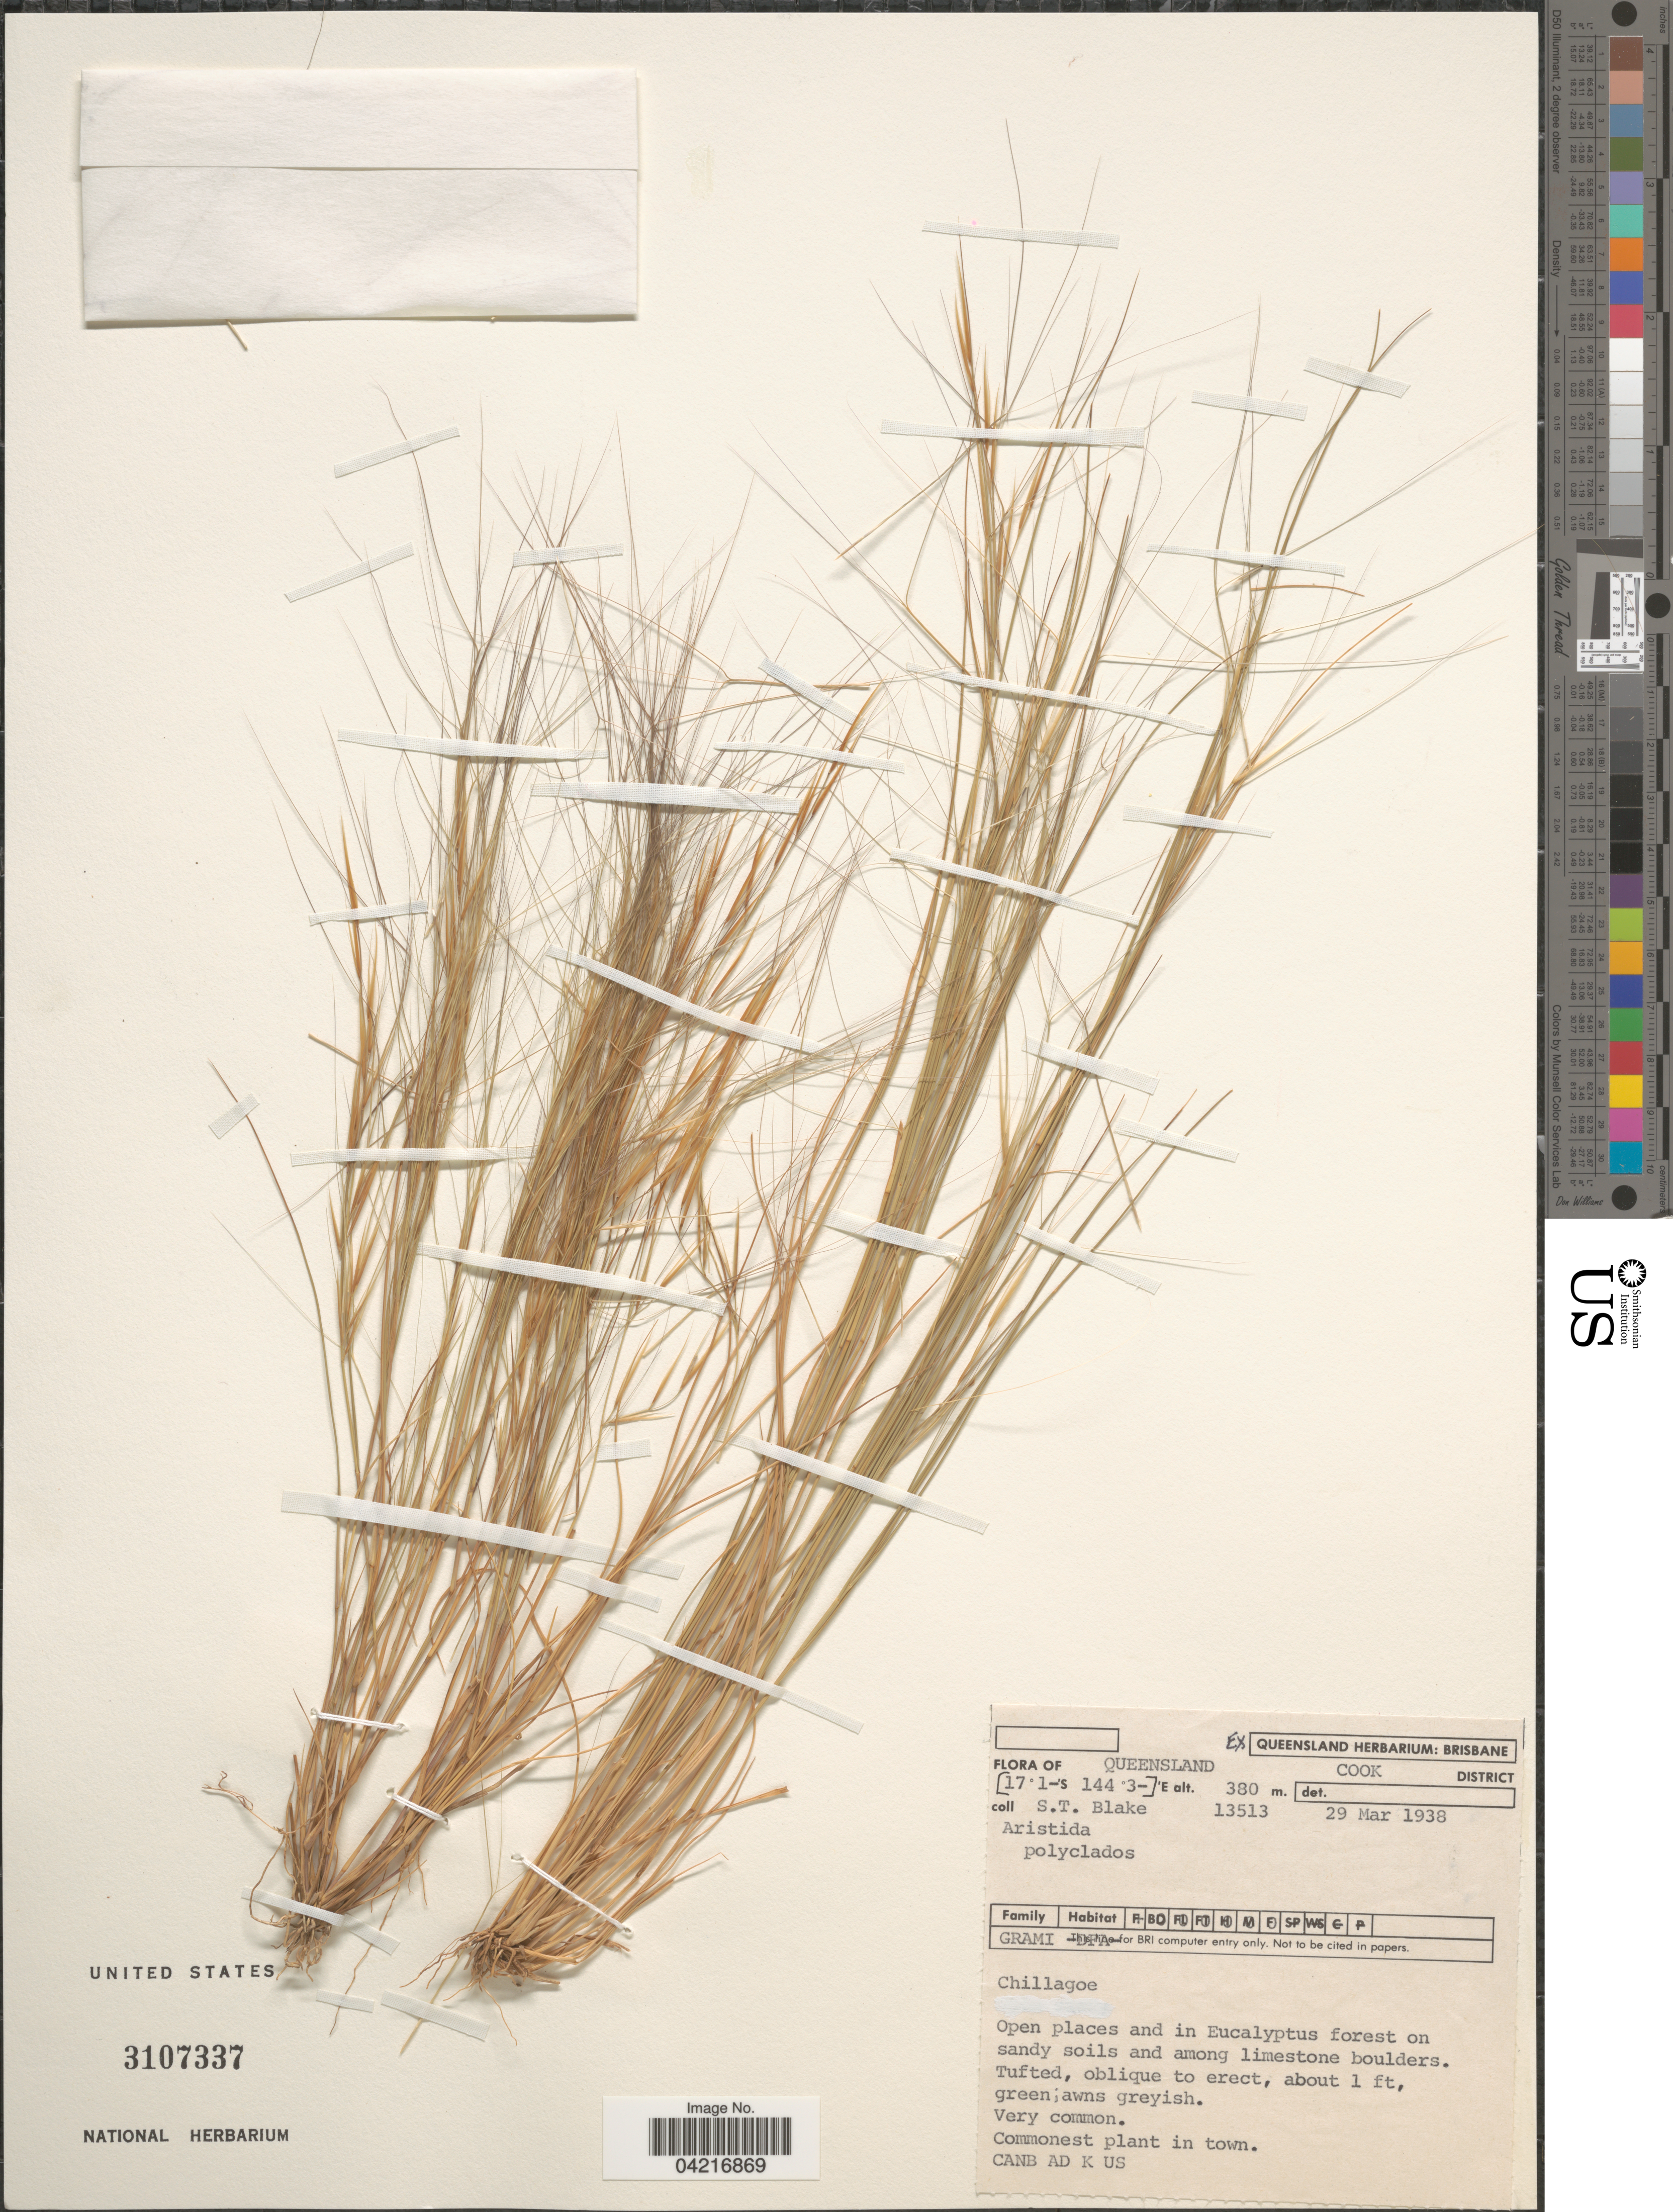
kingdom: Plantae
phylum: Tracheophyta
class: Liliopsida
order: Poales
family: Poaceae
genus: Aristida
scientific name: Aristida polyclados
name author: Domin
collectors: S. T. Blake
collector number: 13513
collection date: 1938-03-29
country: Australia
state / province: Queensland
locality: Cook District. Chillagoe.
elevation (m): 380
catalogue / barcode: US 3107337